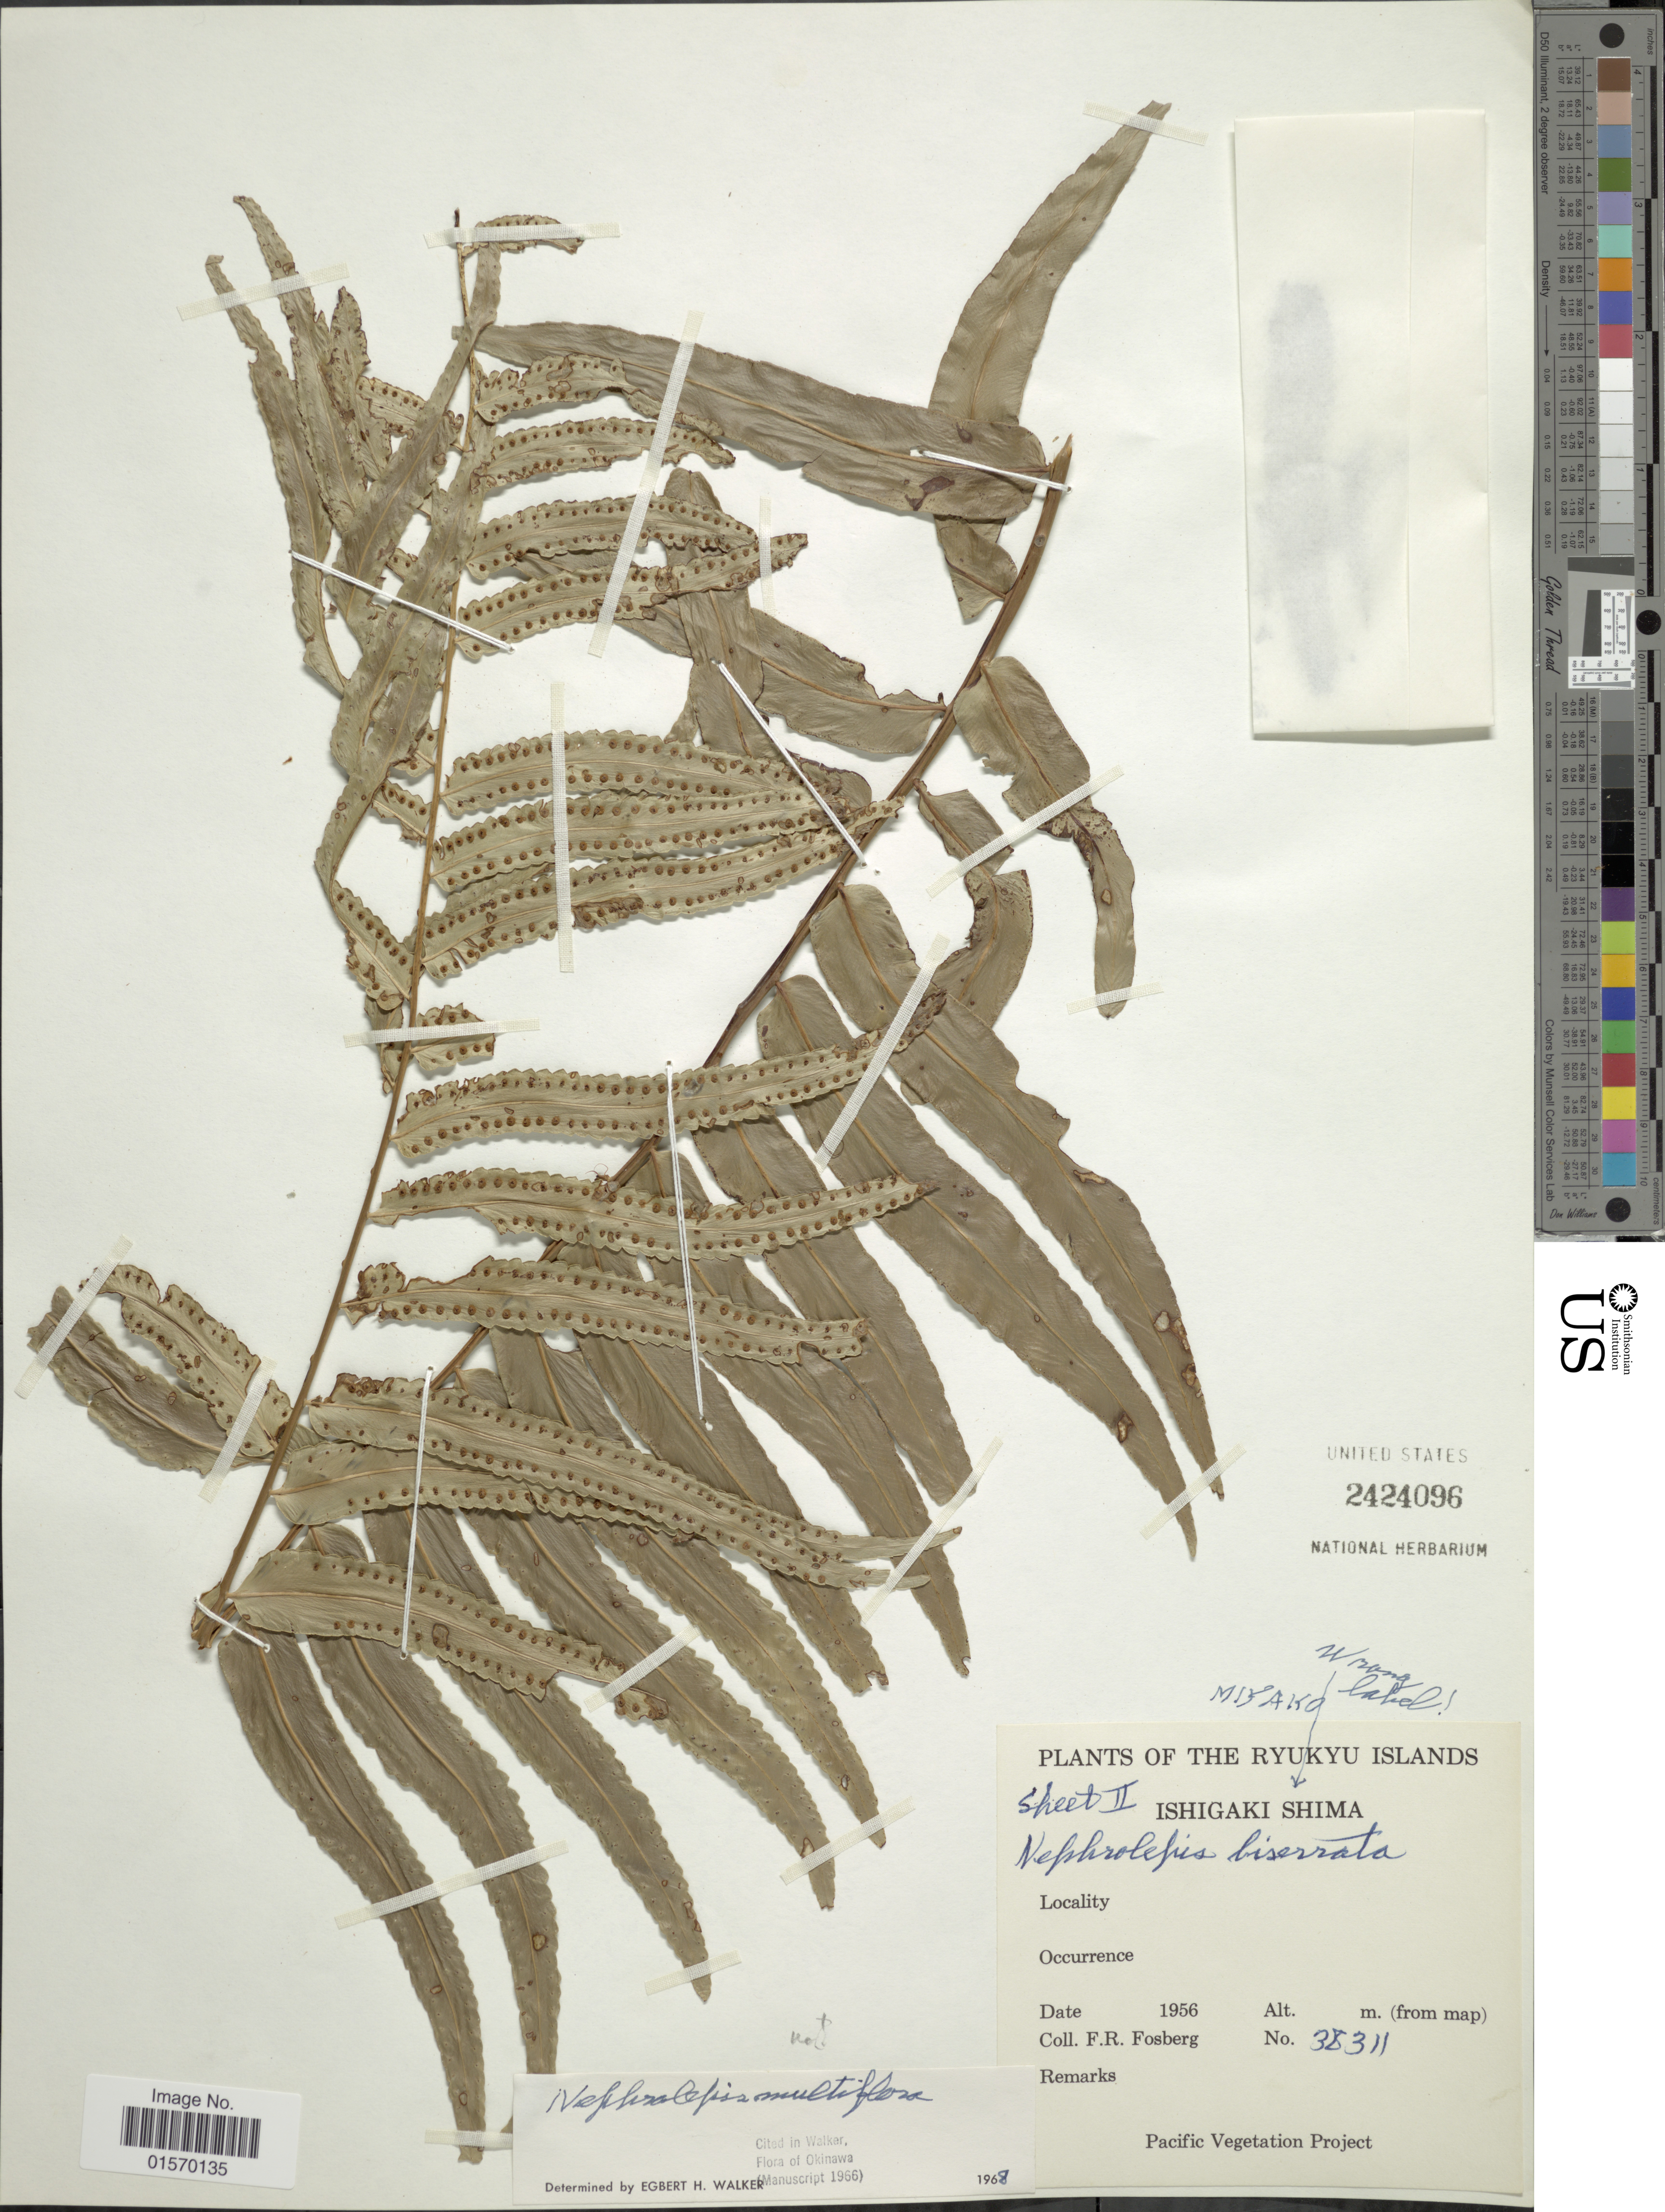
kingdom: Plantae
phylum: Tracheophyta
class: Polypodiopsida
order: Polypodiales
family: Nephrolepidaceae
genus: Nephrolepis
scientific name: Nephrolepis biserrata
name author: (Sw.) Schott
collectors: F. R. Fosberg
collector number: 38311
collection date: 1956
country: Japan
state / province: Okinawa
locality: Ryukyu Islands. Ishigaki Shima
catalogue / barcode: US 2424096